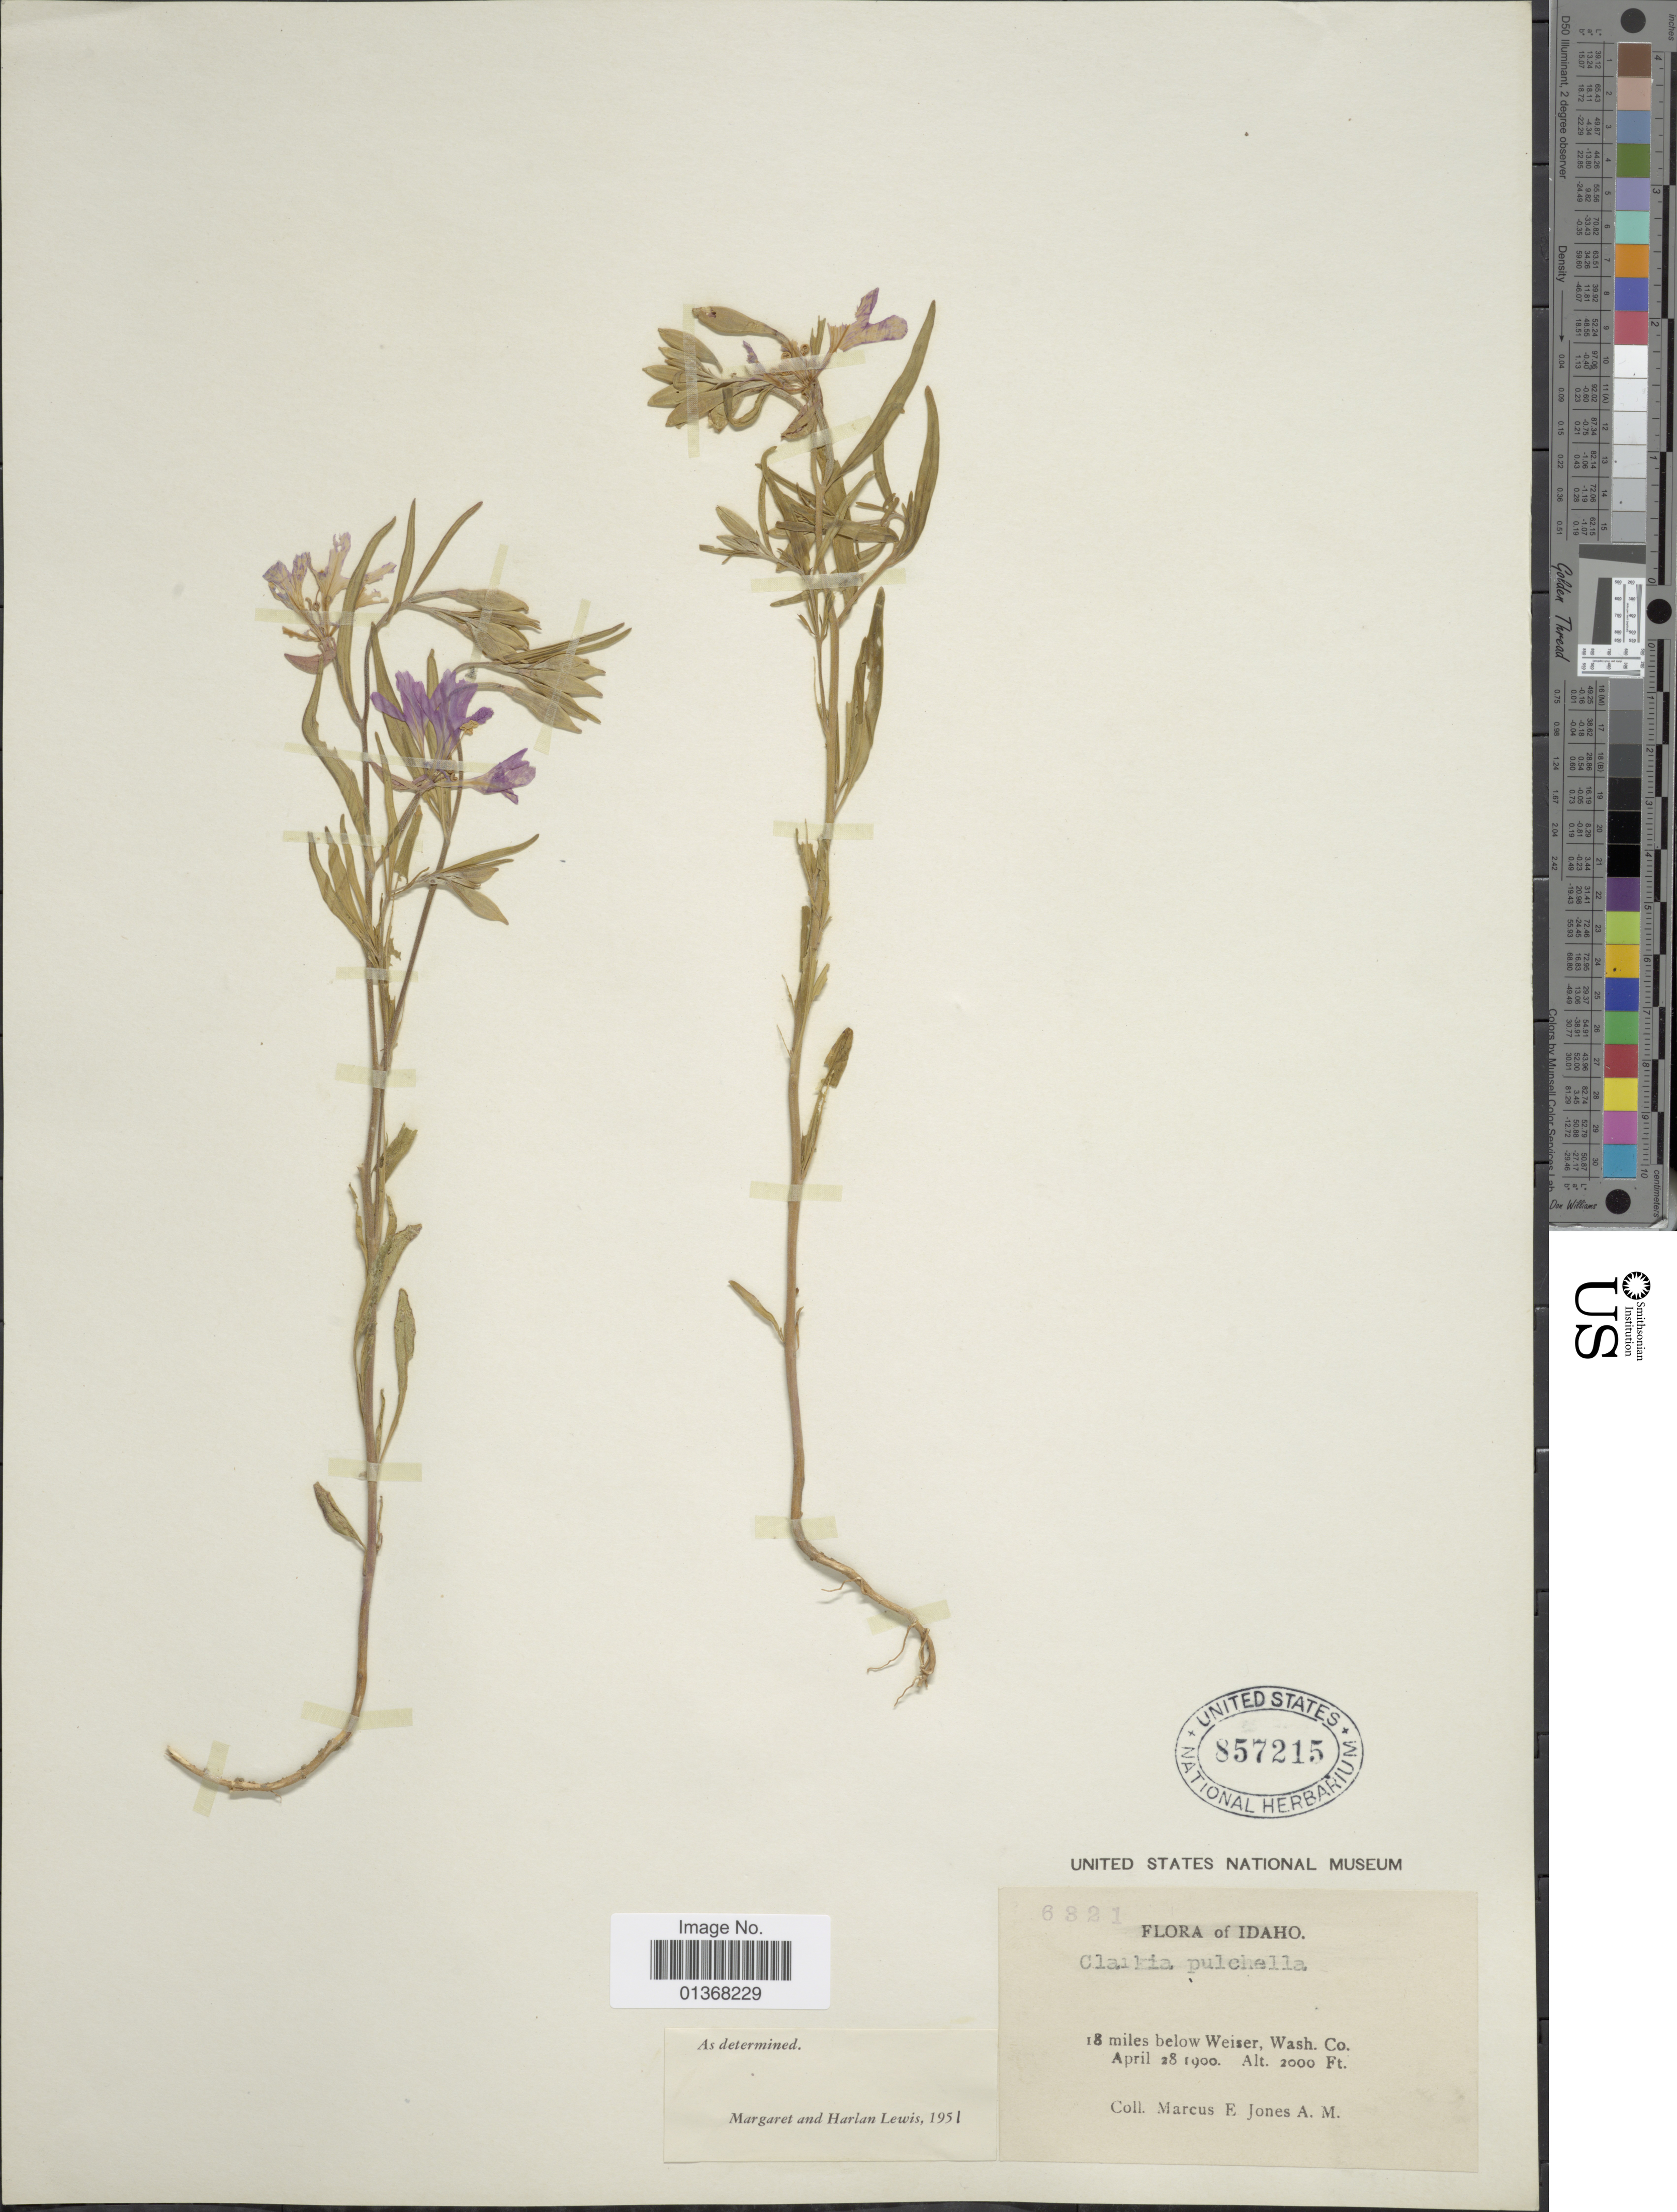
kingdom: Plantae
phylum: Tracheophyta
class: Magnoliopsida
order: Myrtales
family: Onagraceae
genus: Clarkia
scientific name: Clarkia pulchella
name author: Pursh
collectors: M. E. Jones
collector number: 6321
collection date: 1900-04-28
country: United States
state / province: Idaho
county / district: Washington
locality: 18 miles below Weiser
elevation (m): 610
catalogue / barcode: US 857215